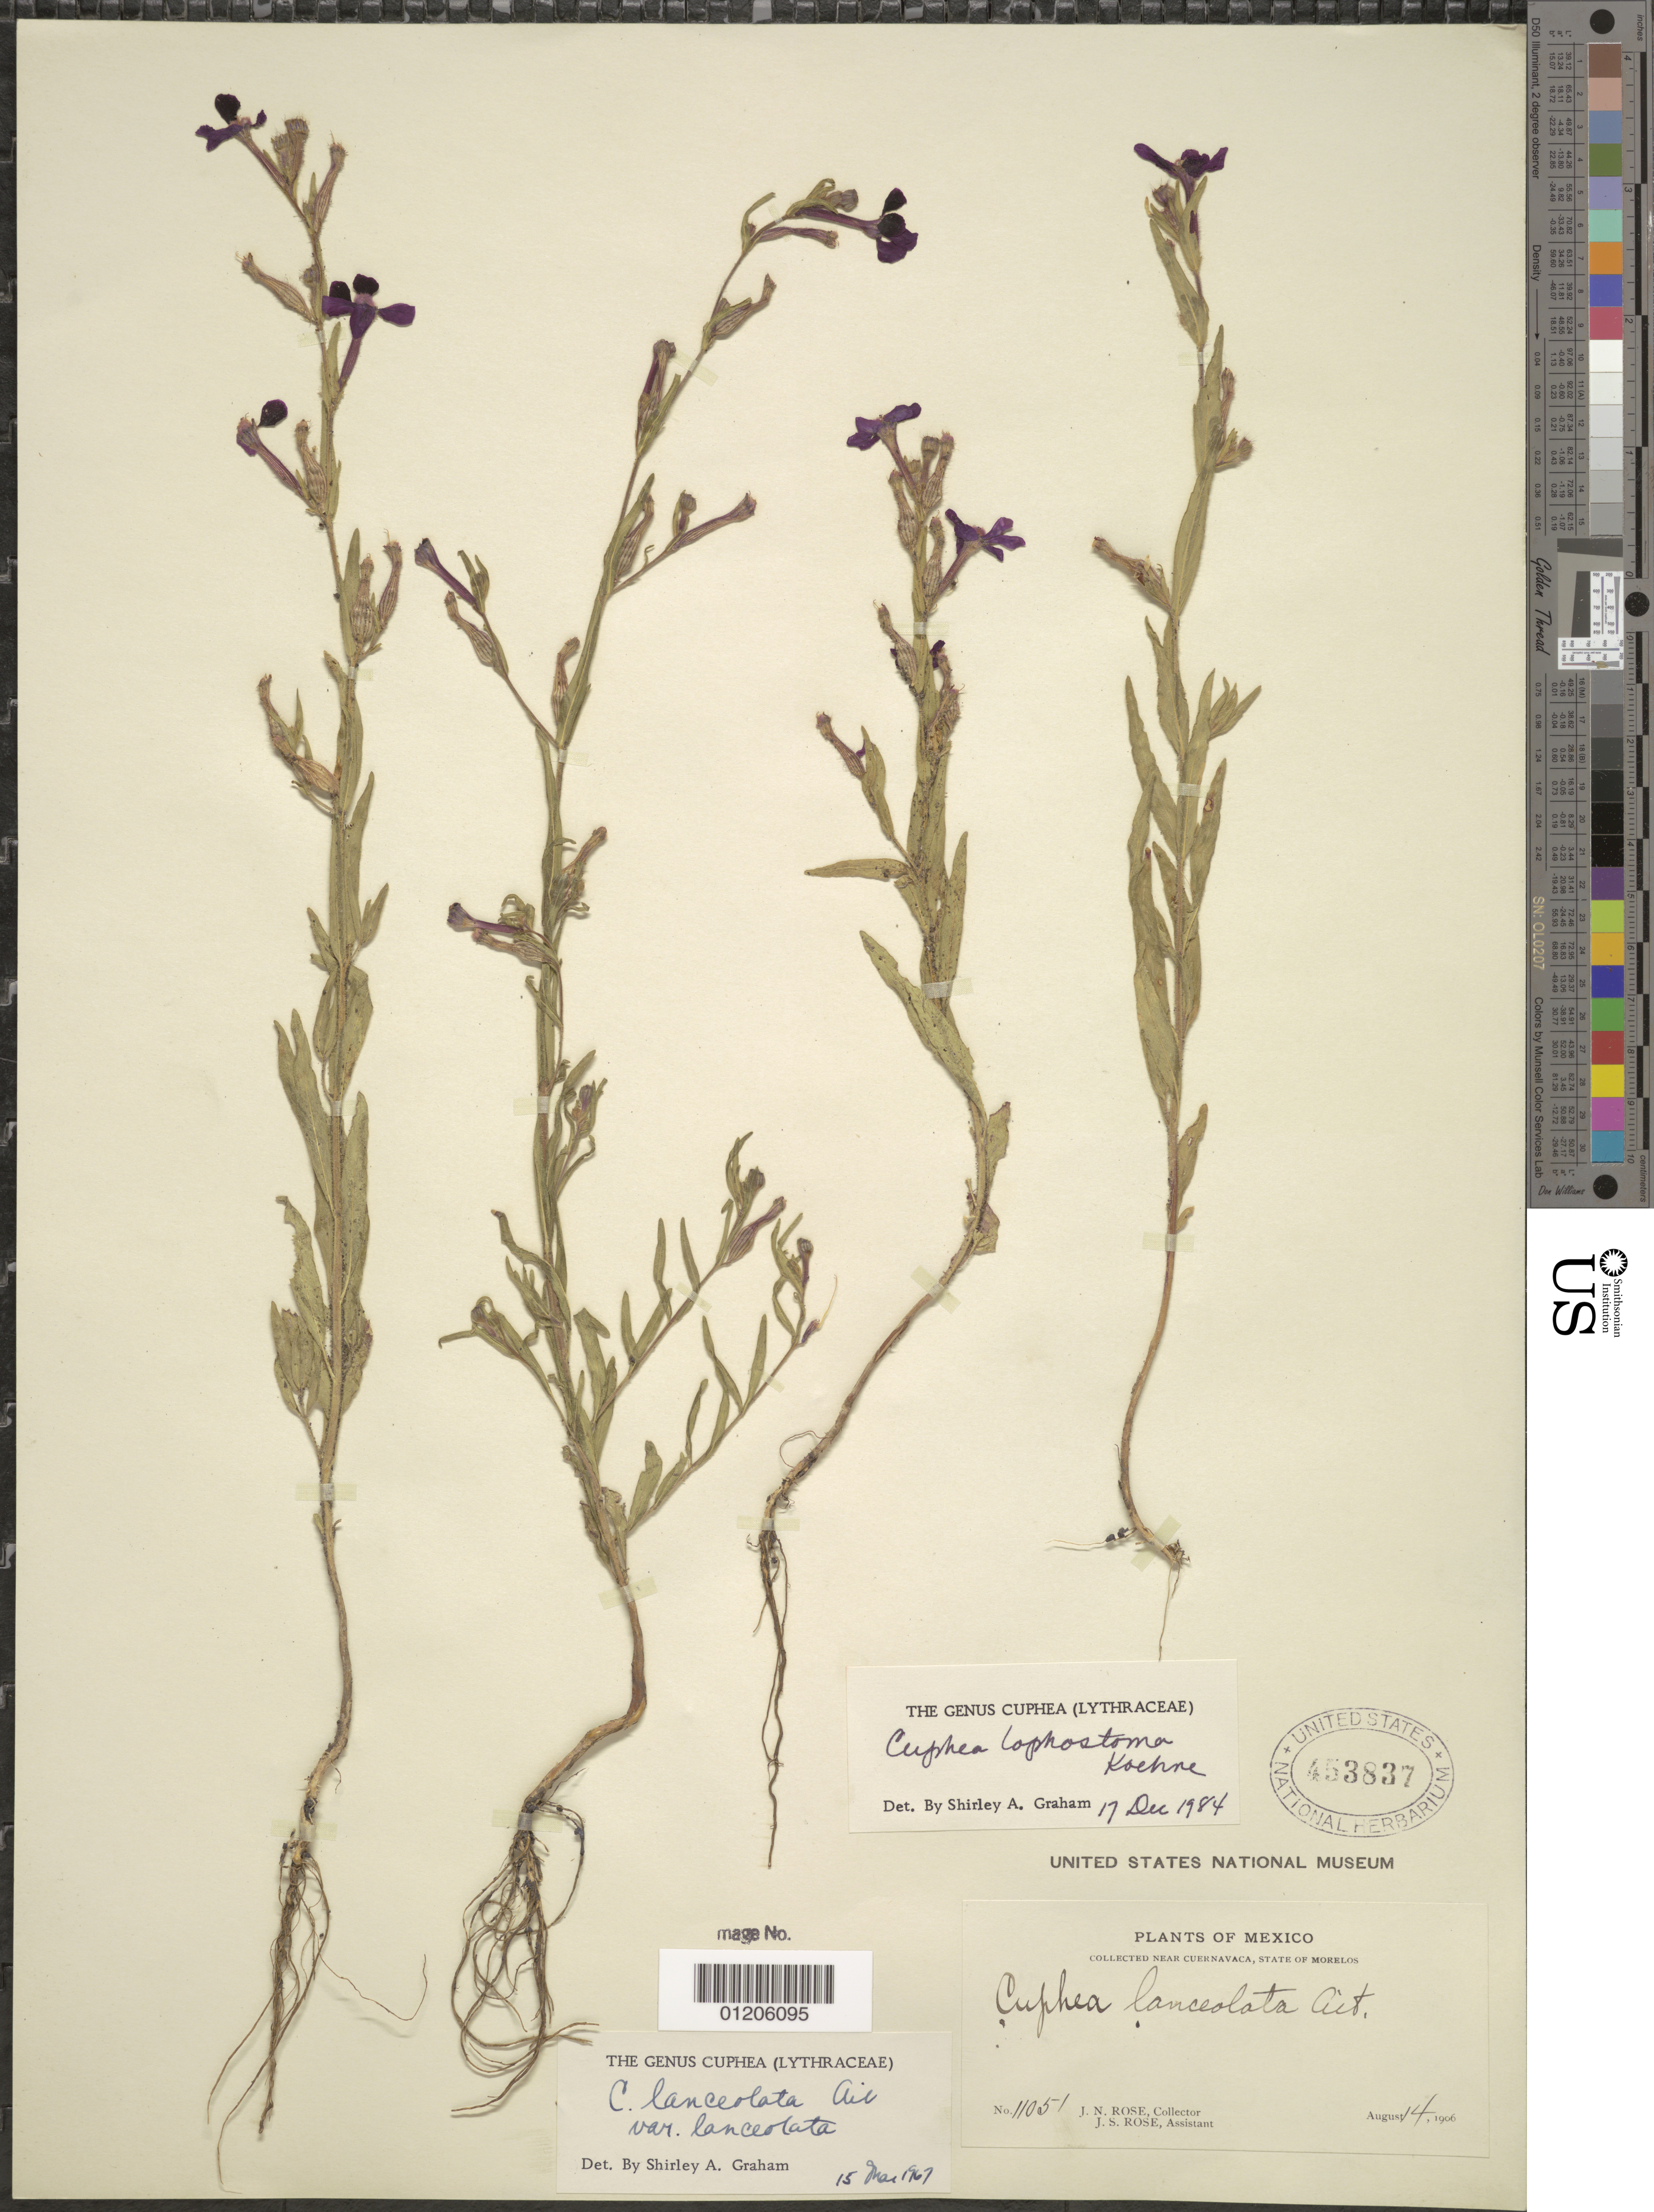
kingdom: Plantae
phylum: Tracheophyta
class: Magnoliopsida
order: Myrtales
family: Lythraceae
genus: Cuphea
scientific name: Cuphea lophostoma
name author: Koehne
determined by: Graham, S.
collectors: J. N. Rose & J. S. Rose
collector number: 11051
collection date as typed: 14 Aug 1906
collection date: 1906-08-14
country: Mexico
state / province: Morelos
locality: Near Cuernavaca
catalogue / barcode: US 453837